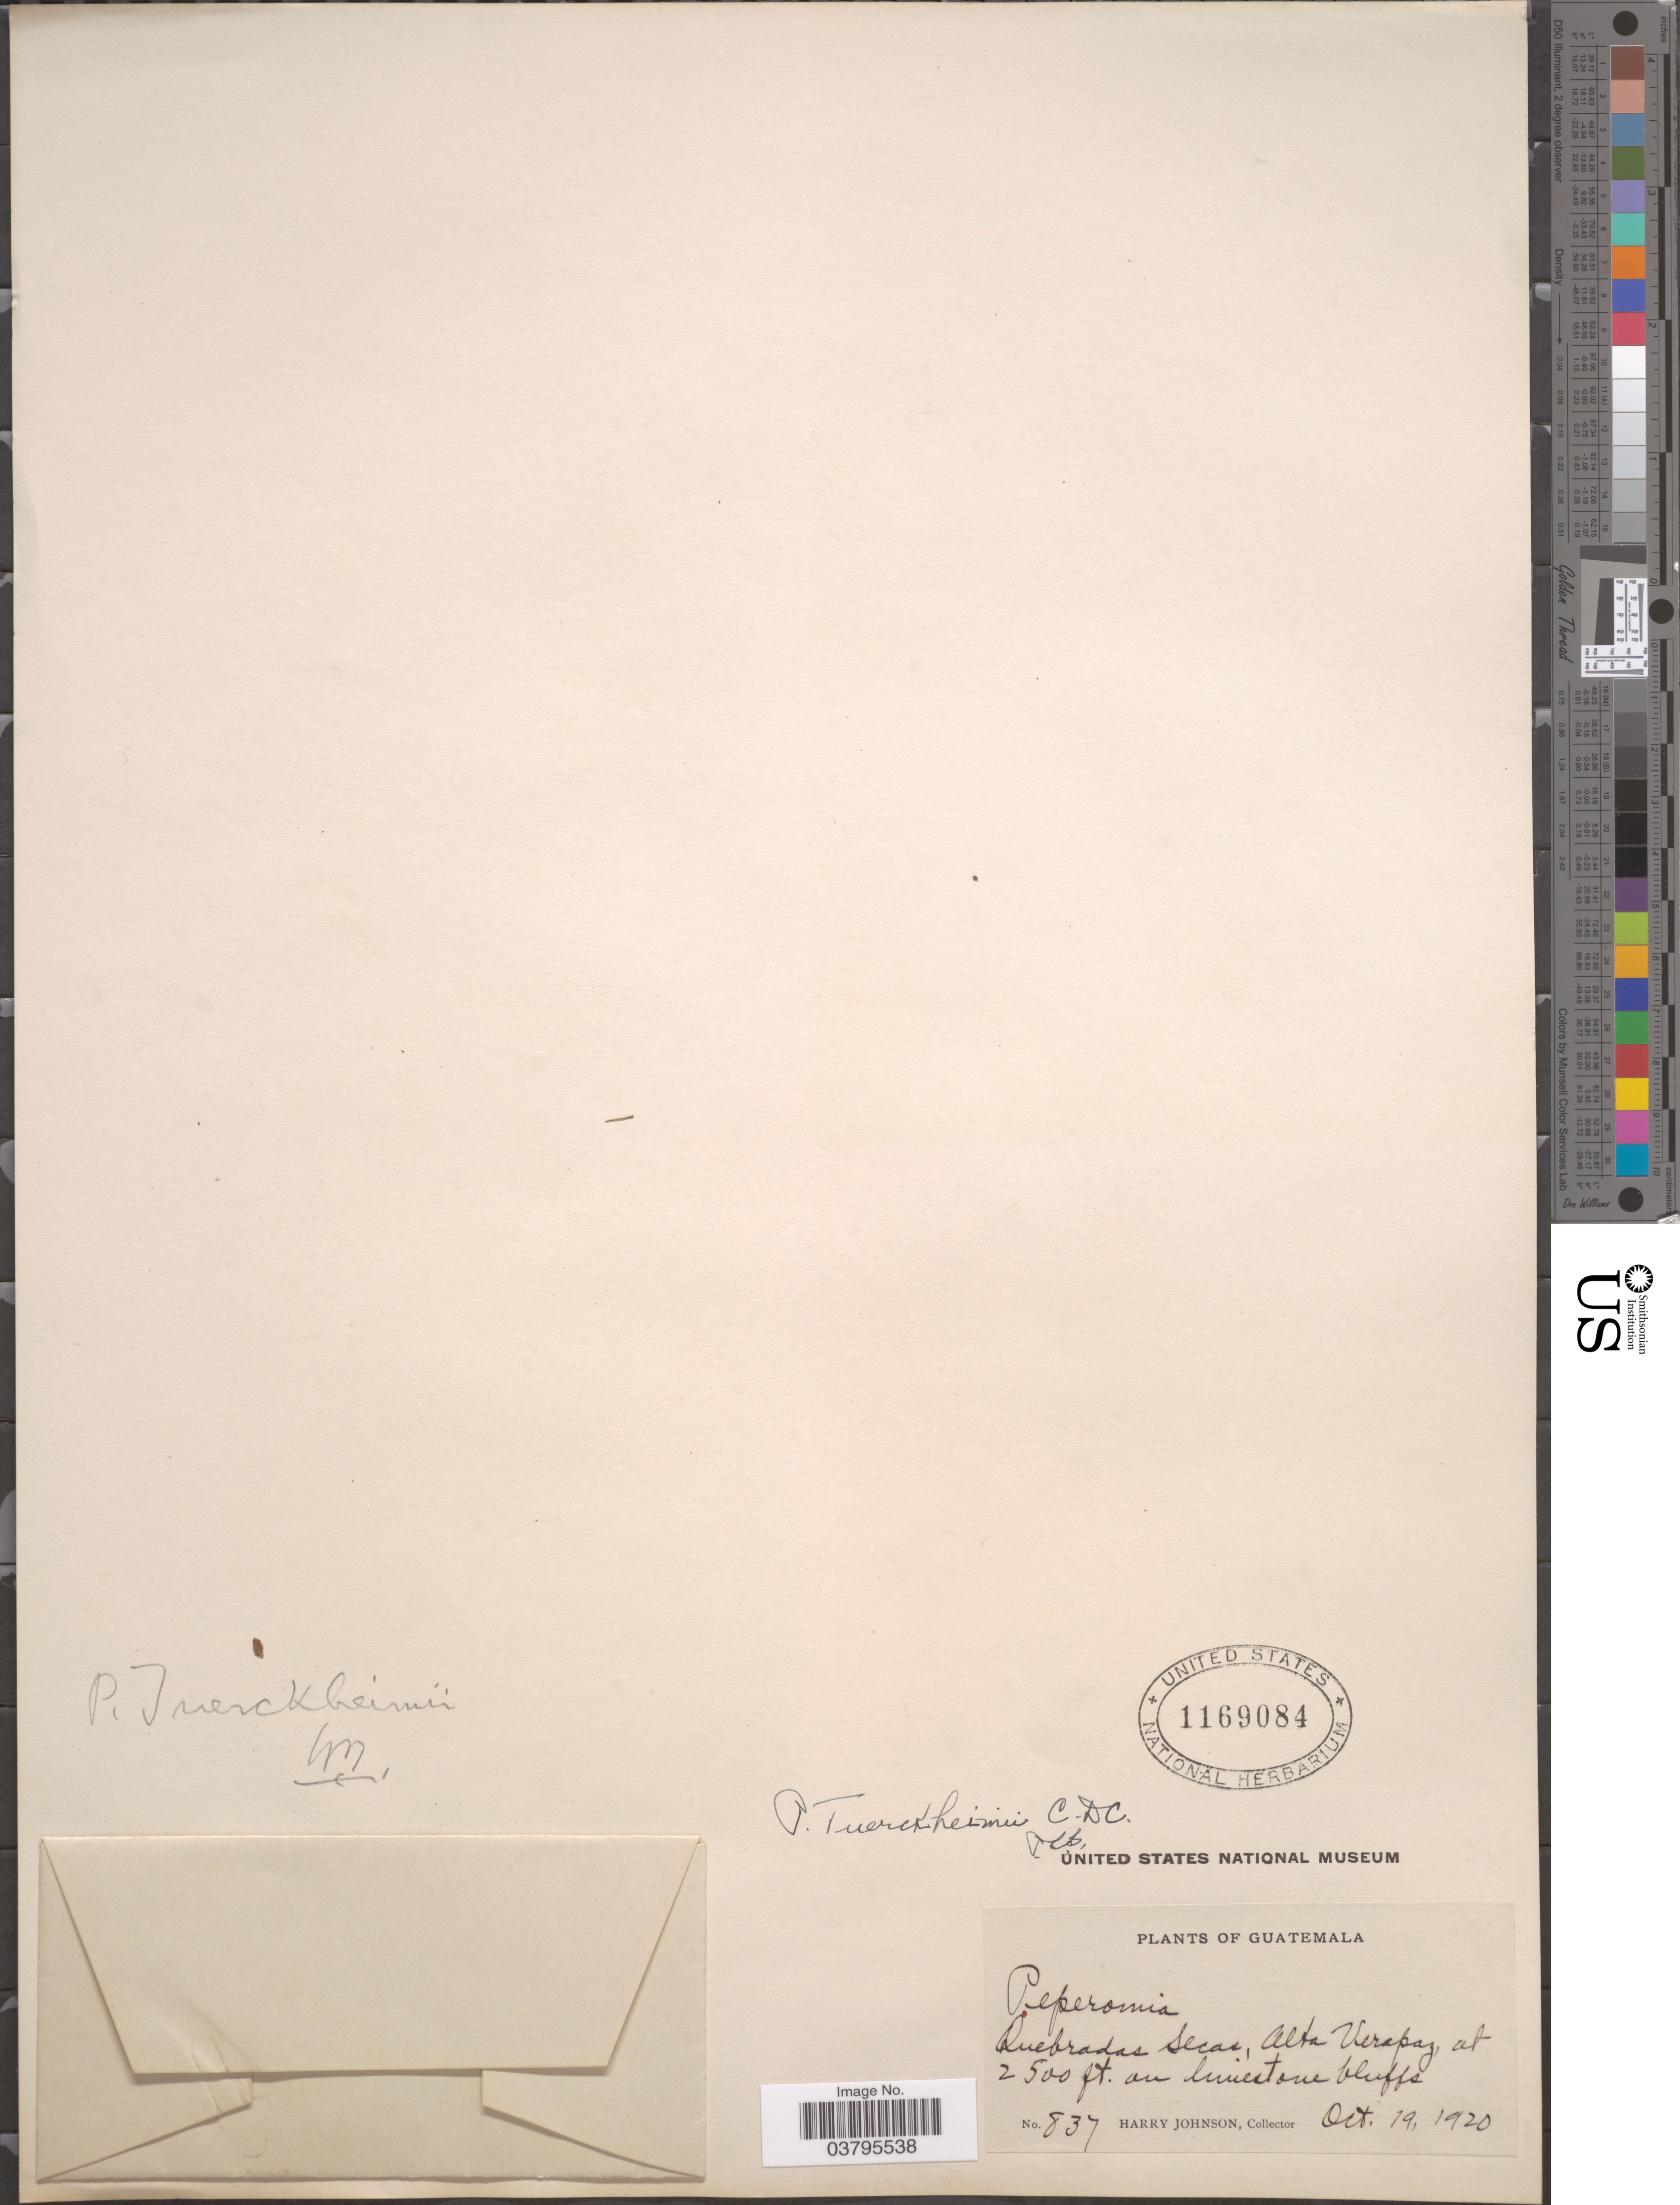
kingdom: Plantae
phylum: Tracheophyta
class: Magnoliopsida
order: Piperales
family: Piperaceae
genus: Peperomia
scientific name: Peperomia tuerckheimii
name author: C. DC.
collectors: H. Johnson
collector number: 837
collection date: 1920-10-19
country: Guatemala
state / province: Alta Verapaz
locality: Quebrada Secas.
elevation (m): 762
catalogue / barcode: US 1169084